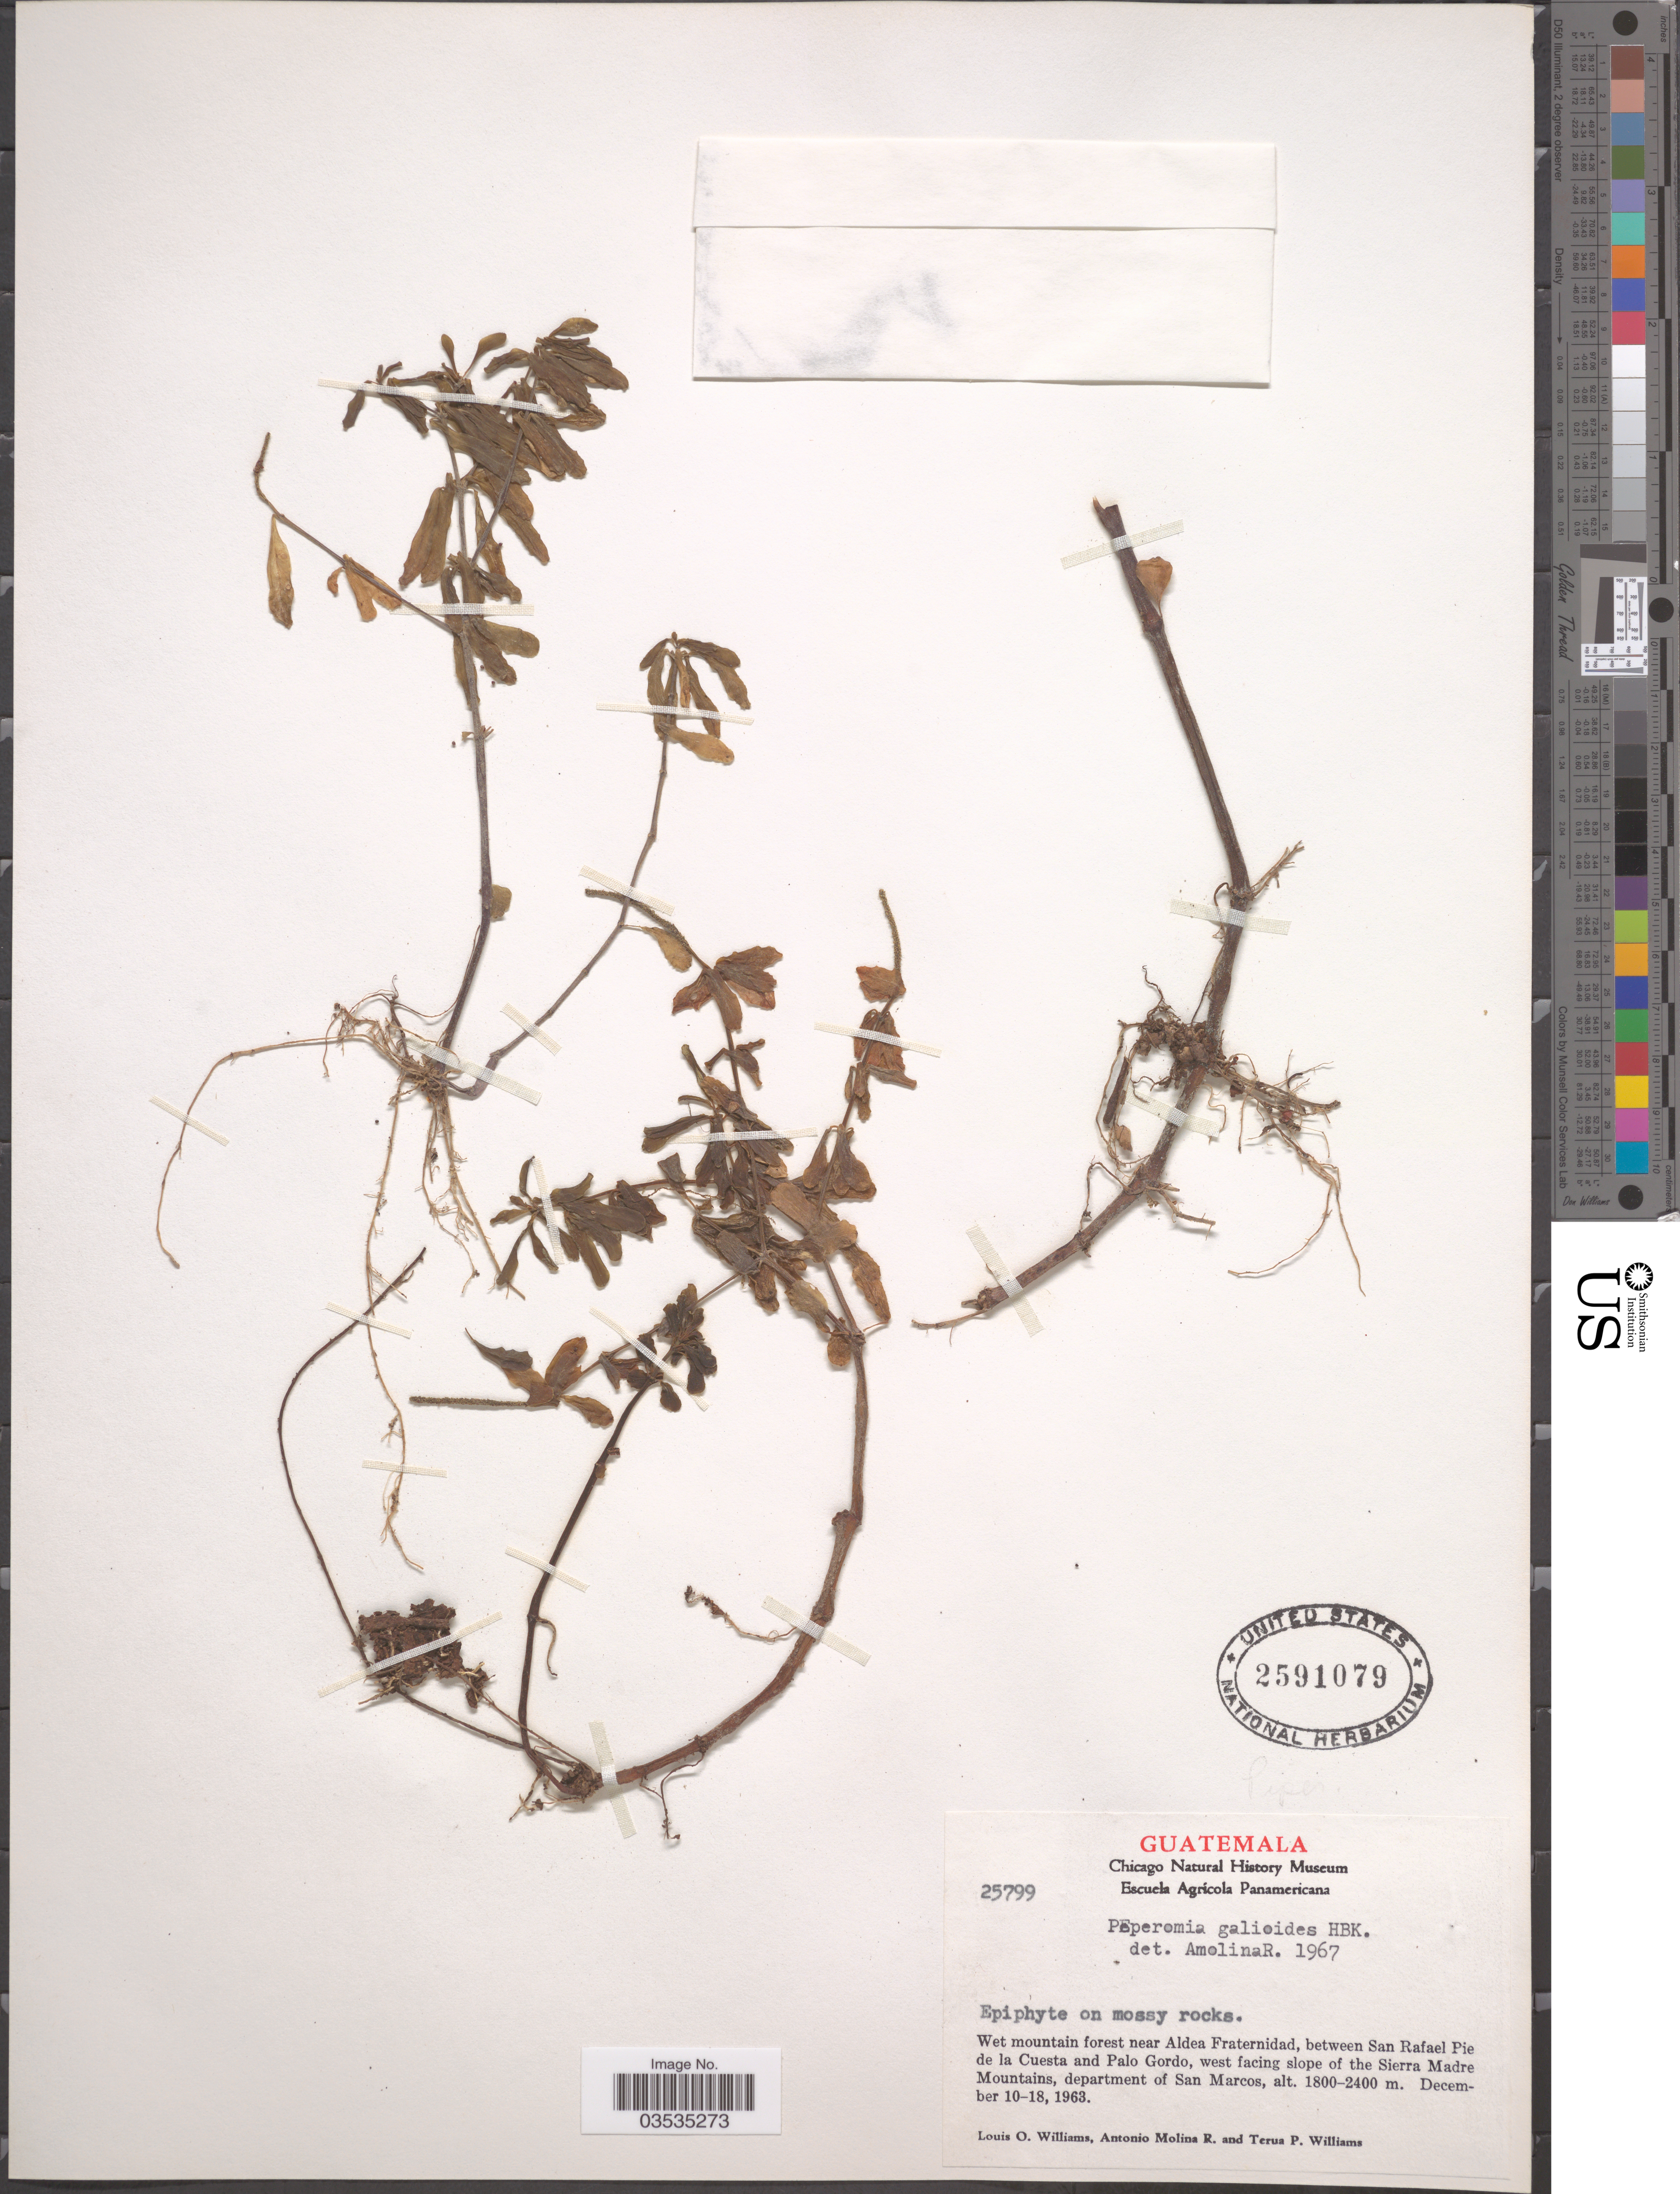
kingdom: Plantae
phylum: Tracheophyta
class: Magnoliopsida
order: Piperales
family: Piperaceae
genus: Peperomia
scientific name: Peperomia leptophylla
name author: Miq.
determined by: Jiménez, José Estaban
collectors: L. O. Williams, A. Molina R. & T. Williams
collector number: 25799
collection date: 1963-12-10/1963-12-18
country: Guatemala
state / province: San Marcos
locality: Wet mountain forest near Aldea Fraternidad, between San Rafael Pie de la Cuesta and Palo Gordo, west facing slope of the Sierra Madre Mountains, department of San Marcos.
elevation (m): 1800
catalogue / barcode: US 2591079